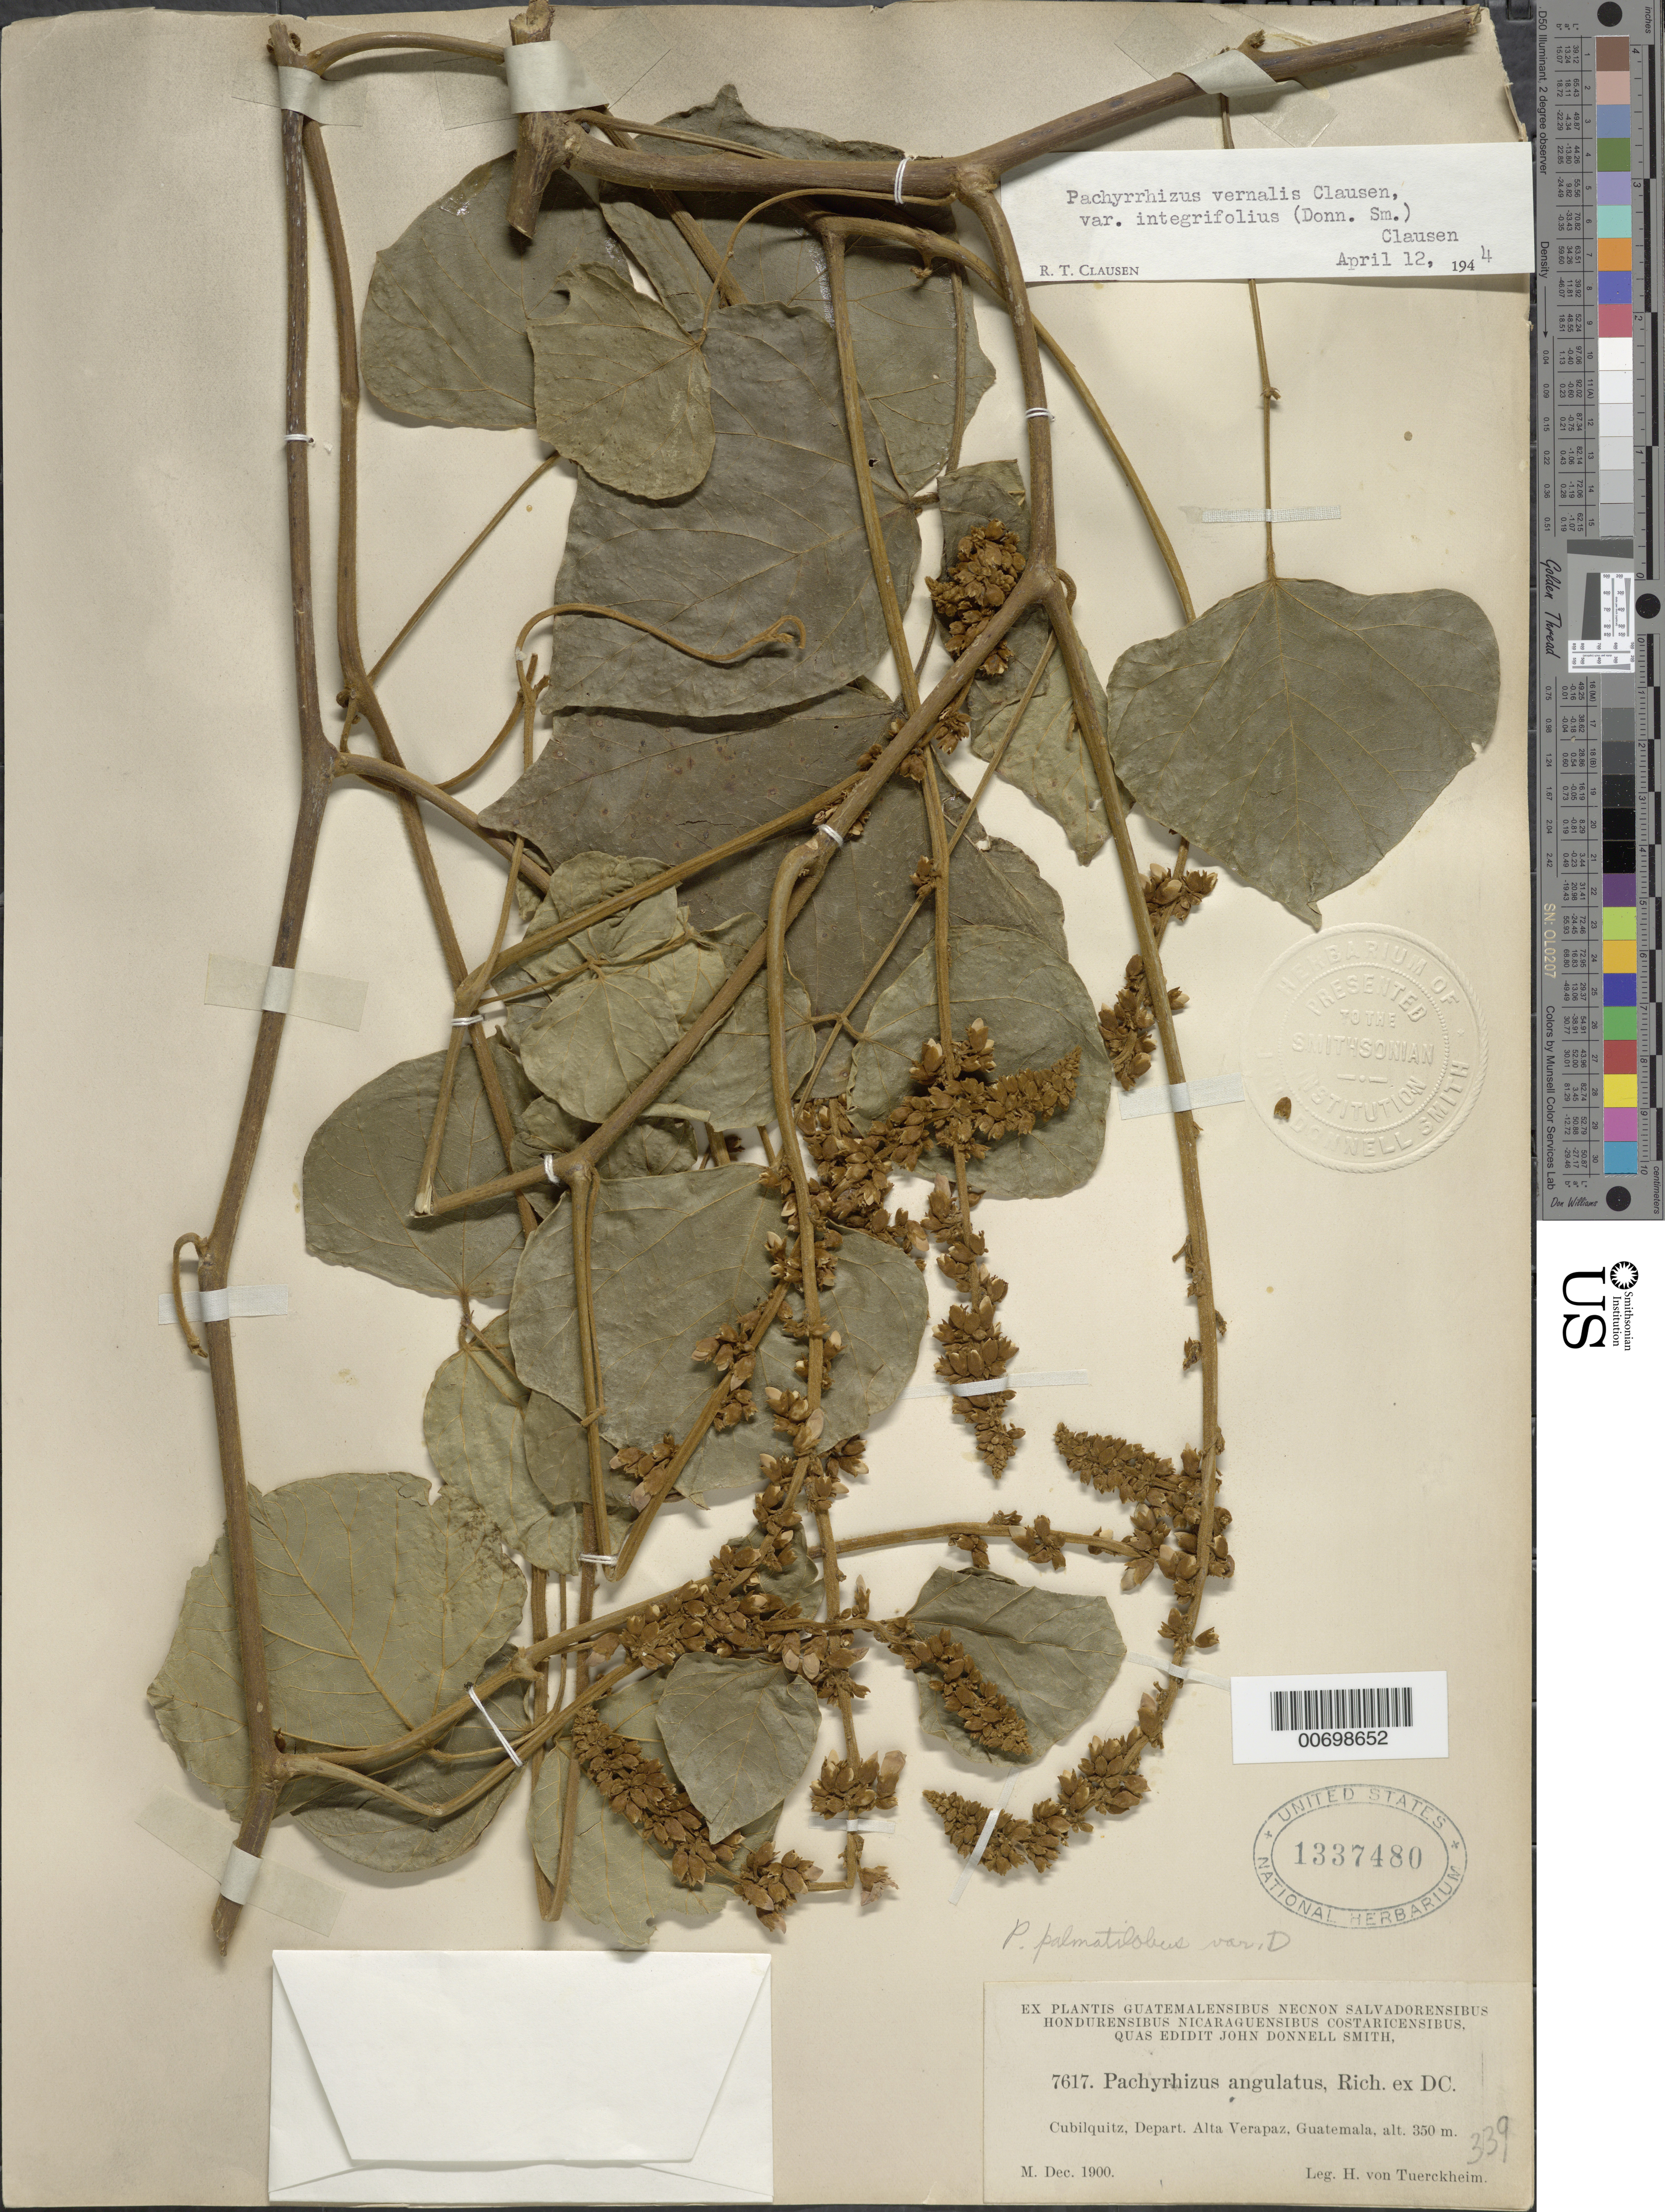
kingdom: Plantae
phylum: Tracheophyta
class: Magnoliopsida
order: Fabales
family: Fabaceae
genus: Pachyrhizus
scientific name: Pachyrhizus vernalis var. integrifolius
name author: (Donn. Sm.) R.T. Clausen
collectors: H. von Türckheim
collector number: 7617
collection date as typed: Dec 1900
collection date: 1900-12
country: Guatemala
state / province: Alta Verapaz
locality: Cubilguitz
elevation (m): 350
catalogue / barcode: US 1337480